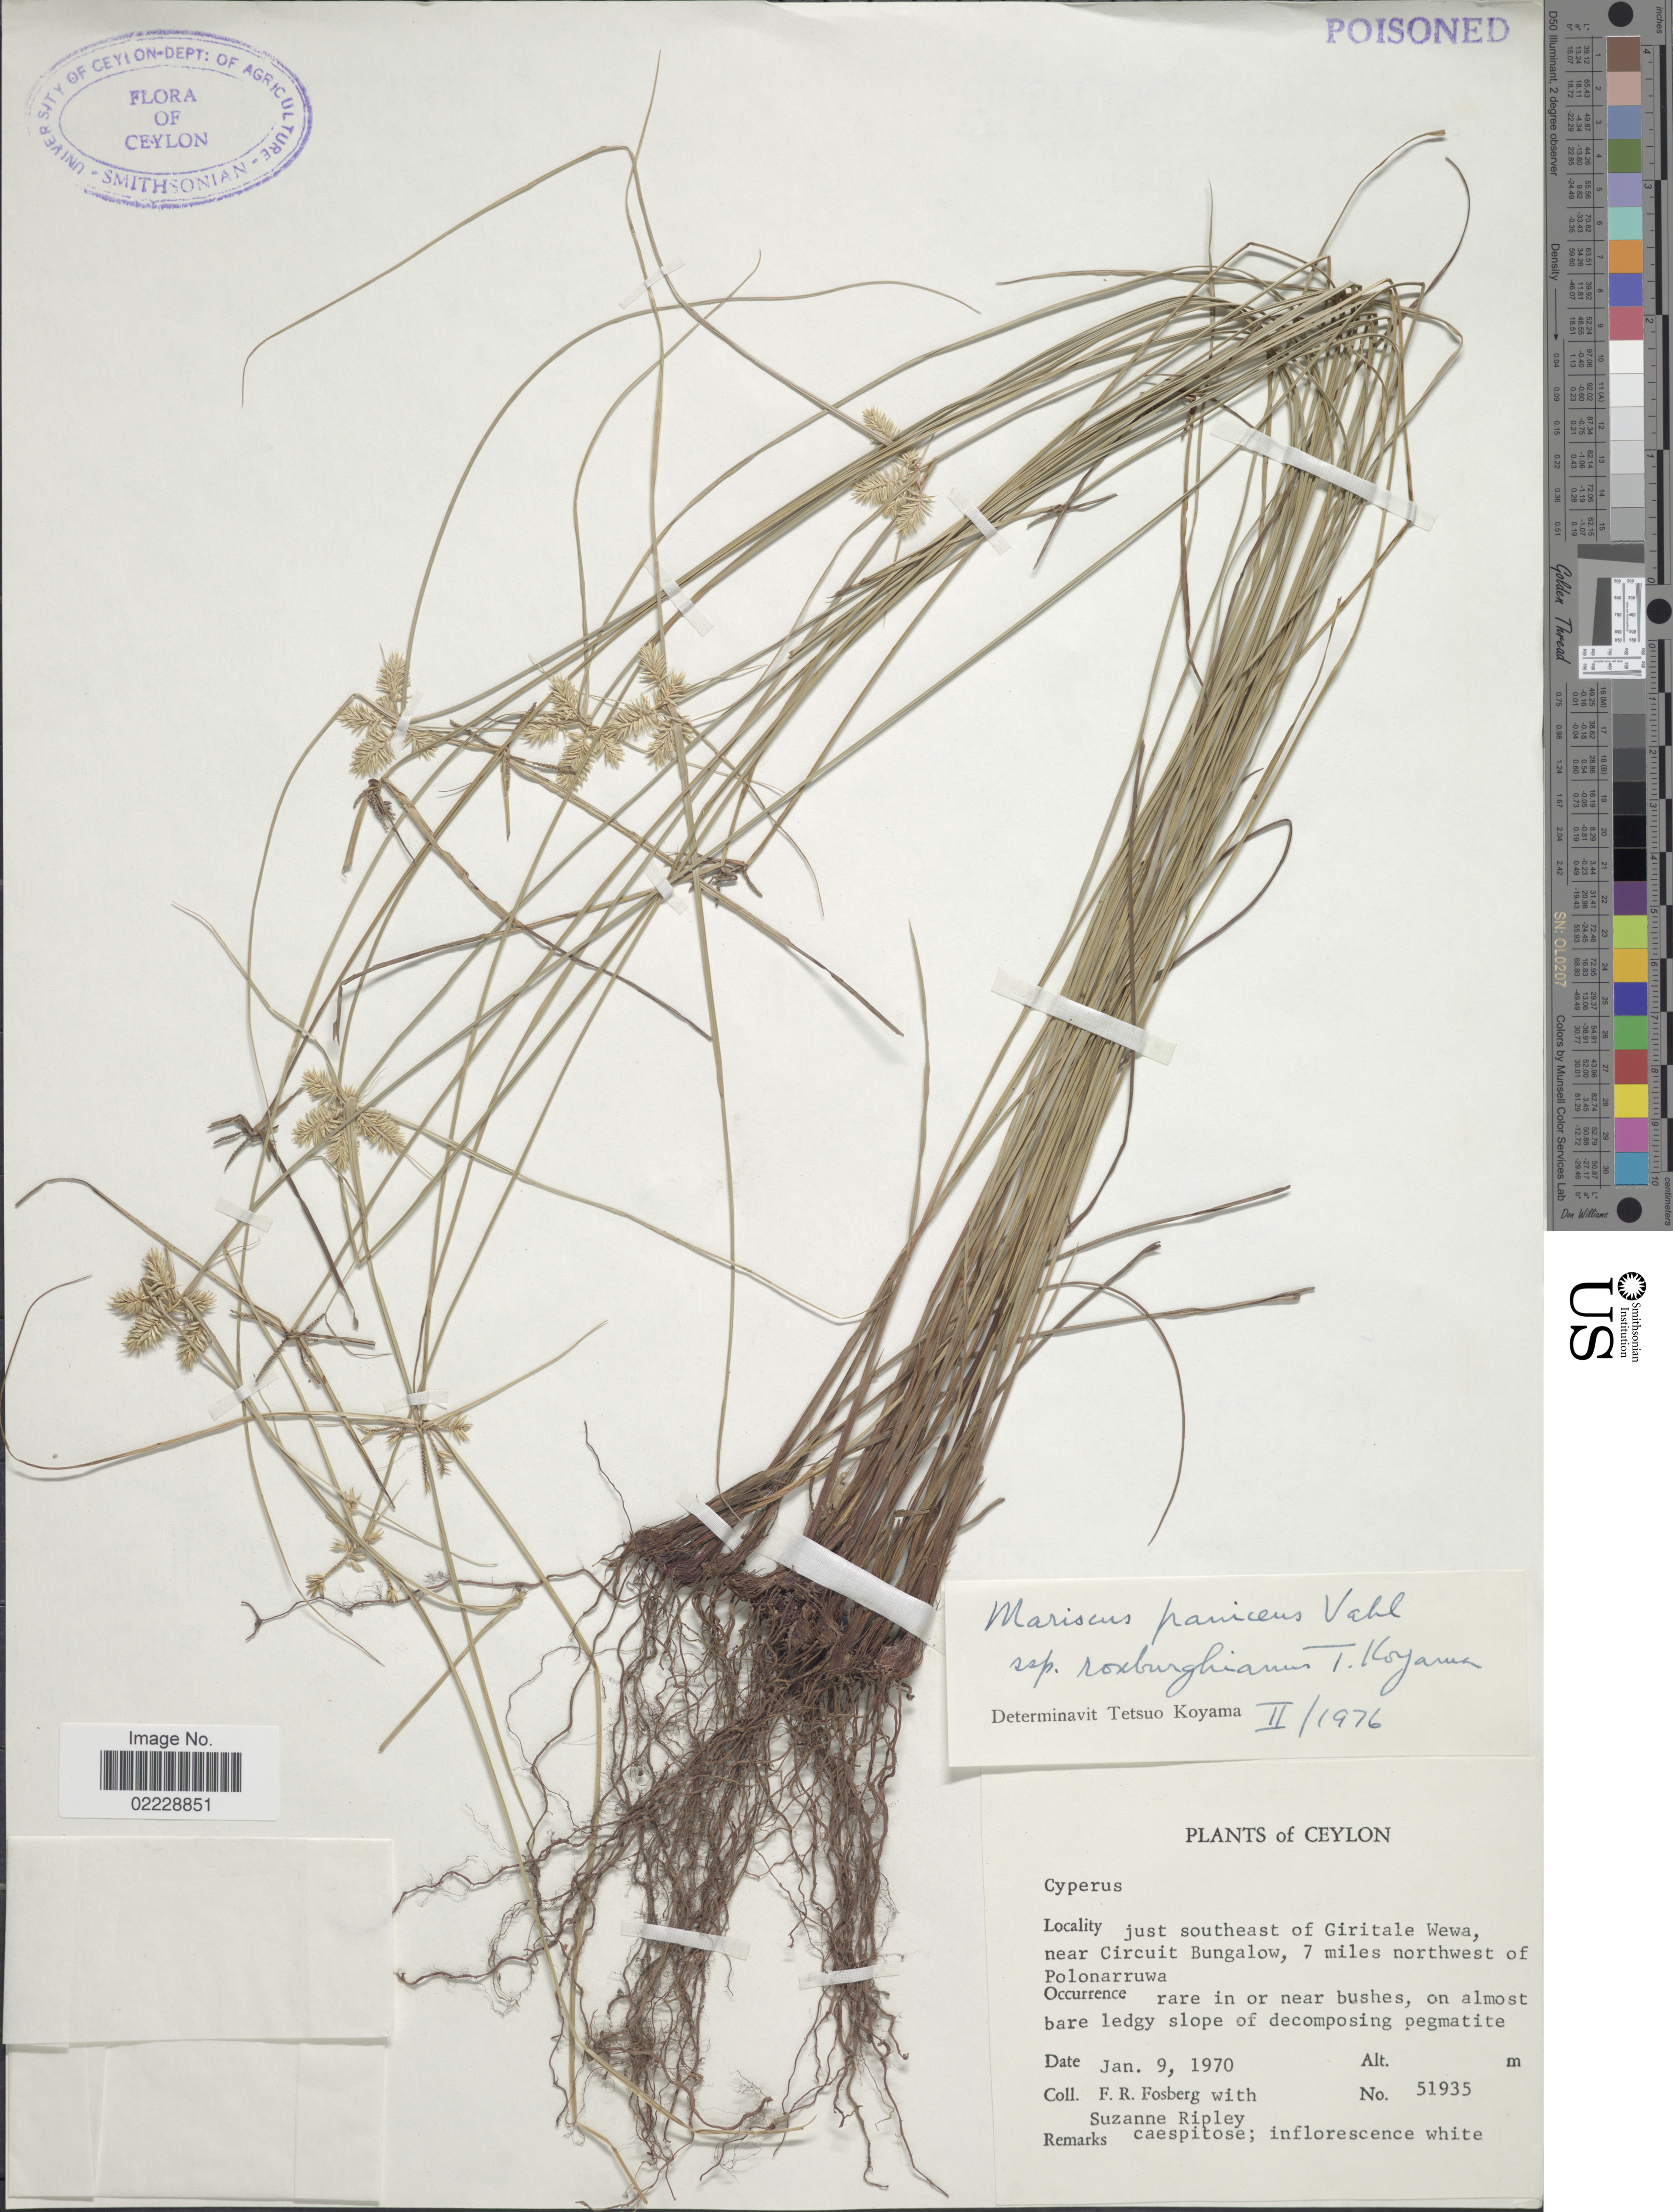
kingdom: Plantae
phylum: Tracheophyta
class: Liliopsida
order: Poales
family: Cyperaceae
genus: Cyperus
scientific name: Cyperus paniceus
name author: (Rottb.) Boeckeler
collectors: F. R. Fosberg & S. Ripley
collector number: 51935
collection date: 1970-01-09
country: Sri Lanka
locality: Ceylon, Just southeast of Giritale Wewa, near Circuit Bungalow, 7 miles northwest of Polonarruwa